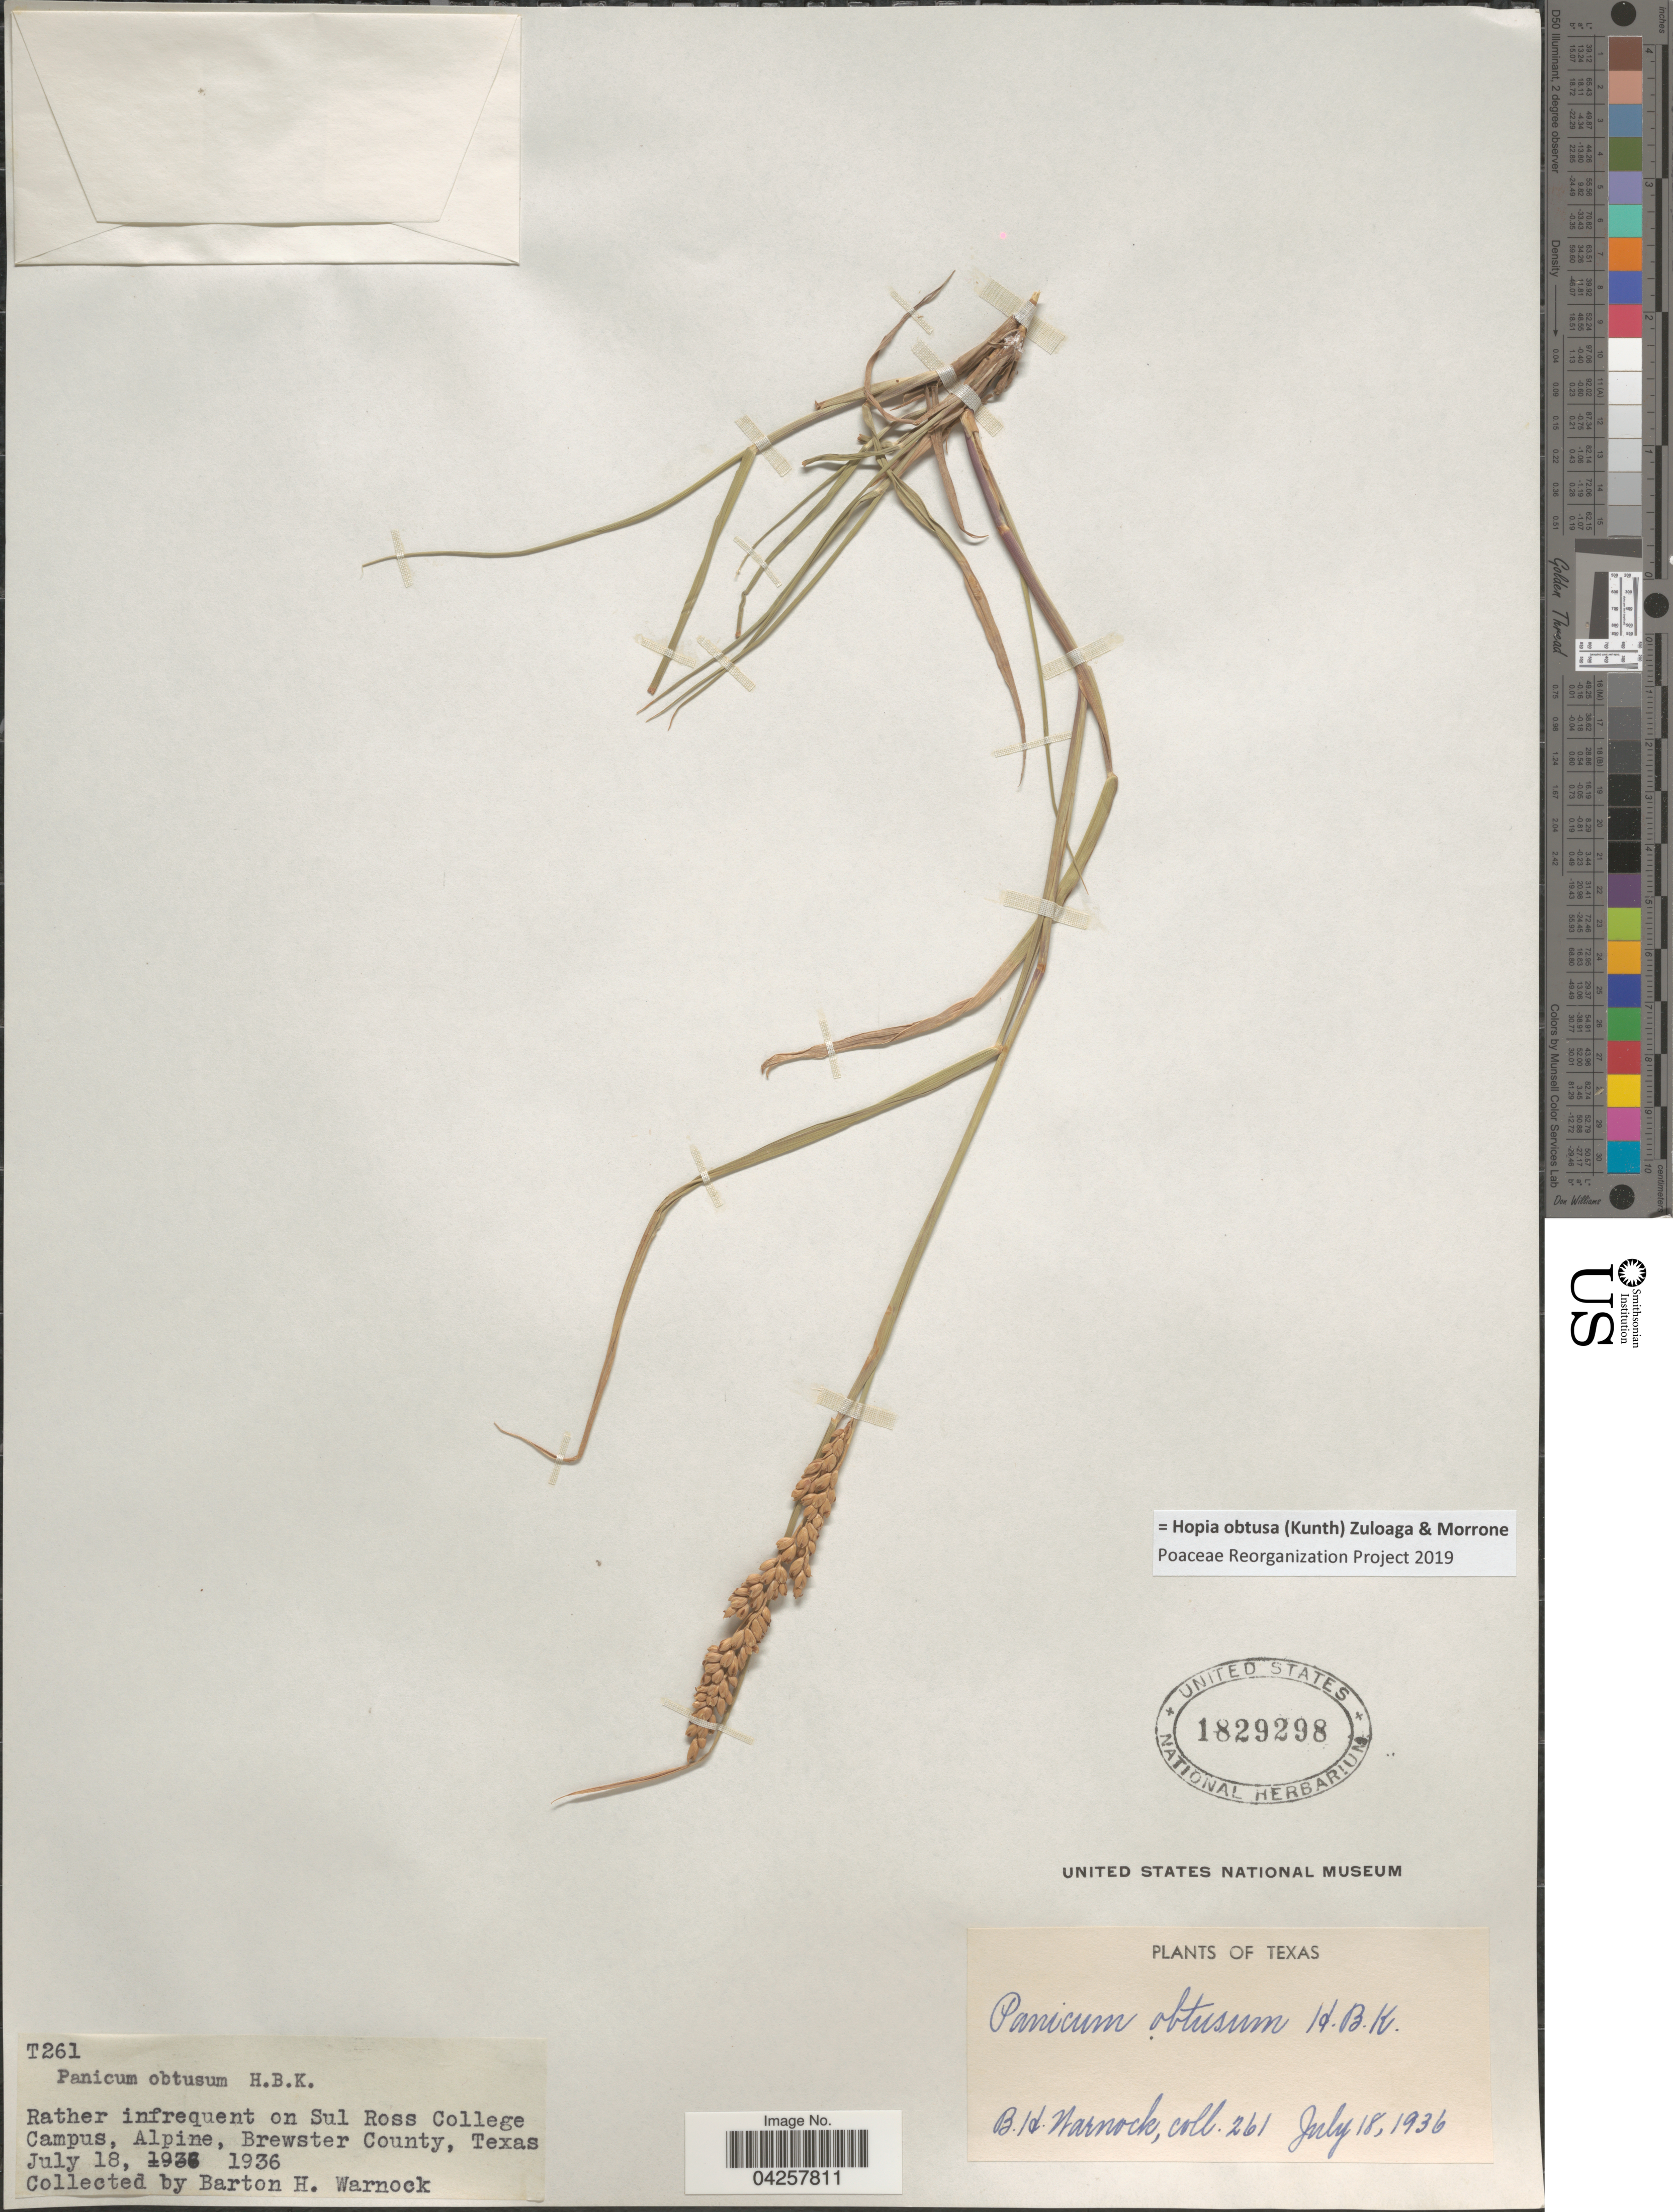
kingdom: Plantae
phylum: Tracheophyta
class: Liliopsida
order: Poales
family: Poaceae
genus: Hopia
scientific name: Hopia obtusa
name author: (Kunth) Zuloaga & Morrone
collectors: B. H. Warnock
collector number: T261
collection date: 1936-07-18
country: United States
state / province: Texas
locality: On Sul Ross College Campus, Alpine, Brewster County.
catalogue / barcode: US 1829298